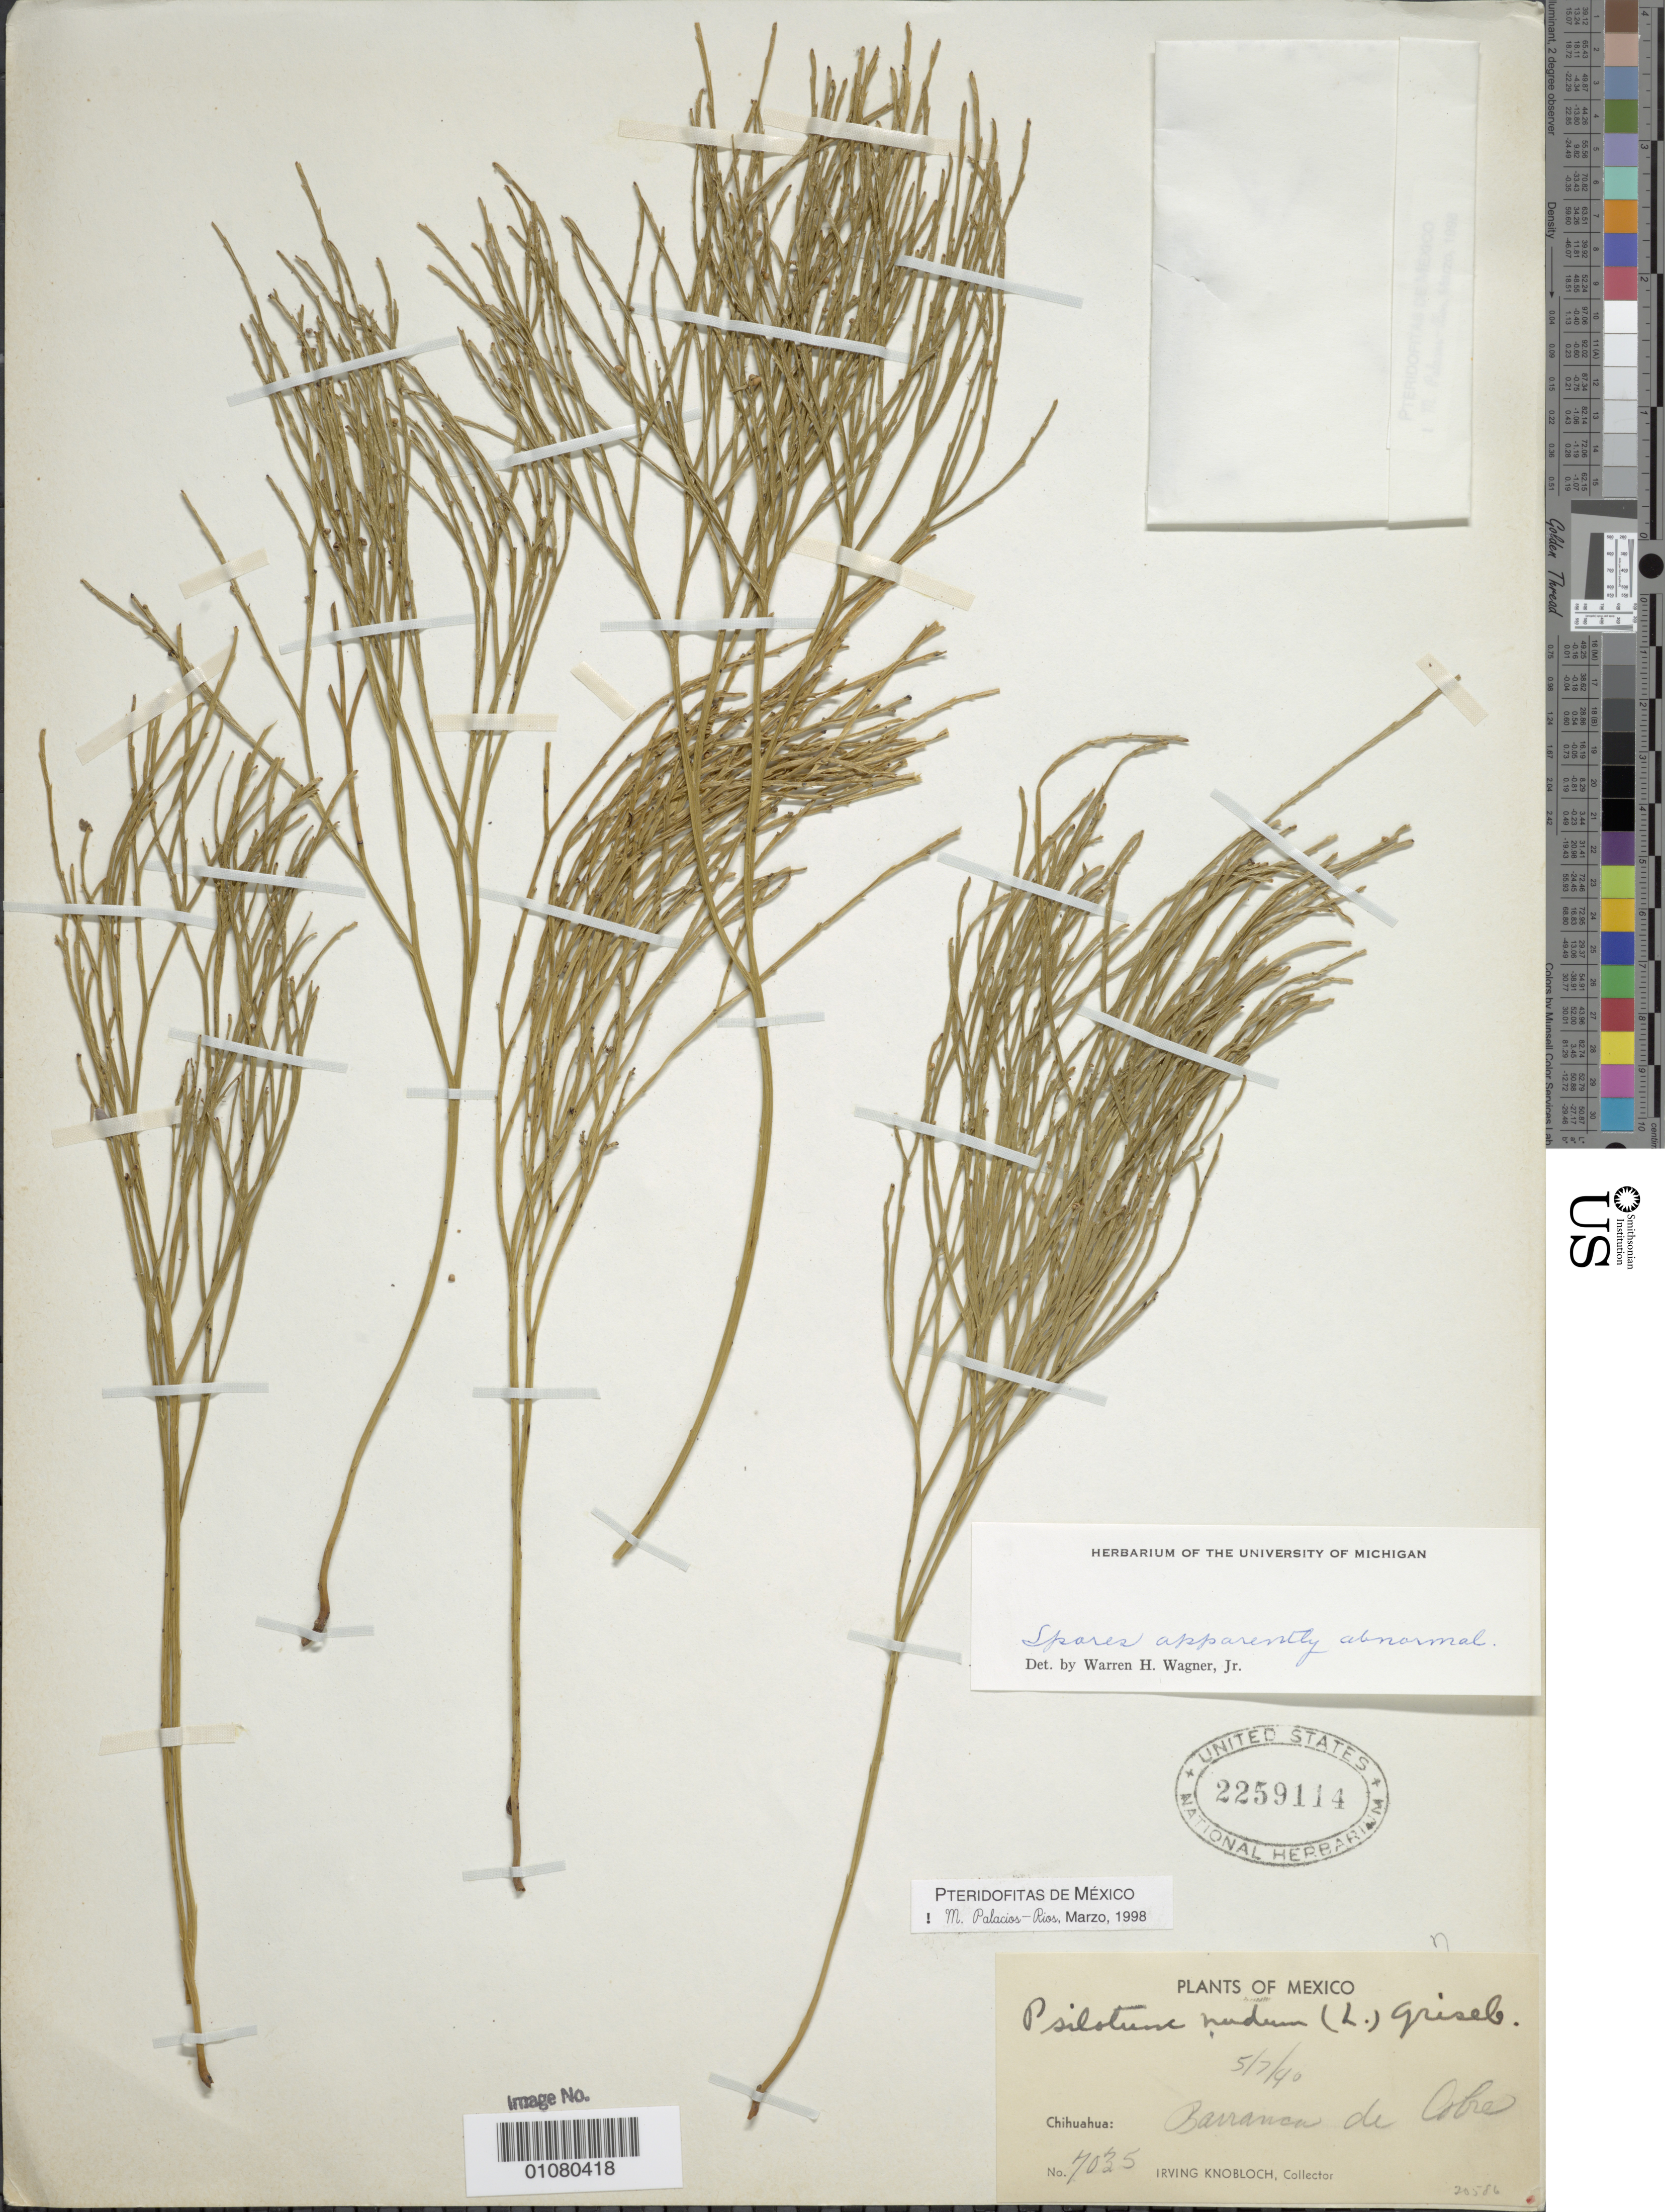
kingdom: Plantae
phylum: Tracheophyta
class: Polypodiopsida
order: Psilotales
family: Psilotaceae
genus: Psilotum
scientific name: Psilotum nudum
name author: (L.) P. Beauv.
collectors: I. W. Knobloch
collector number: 7035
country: Mexico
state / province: Chihuahua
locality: Barranca de Cobre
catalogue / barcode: US 2259114